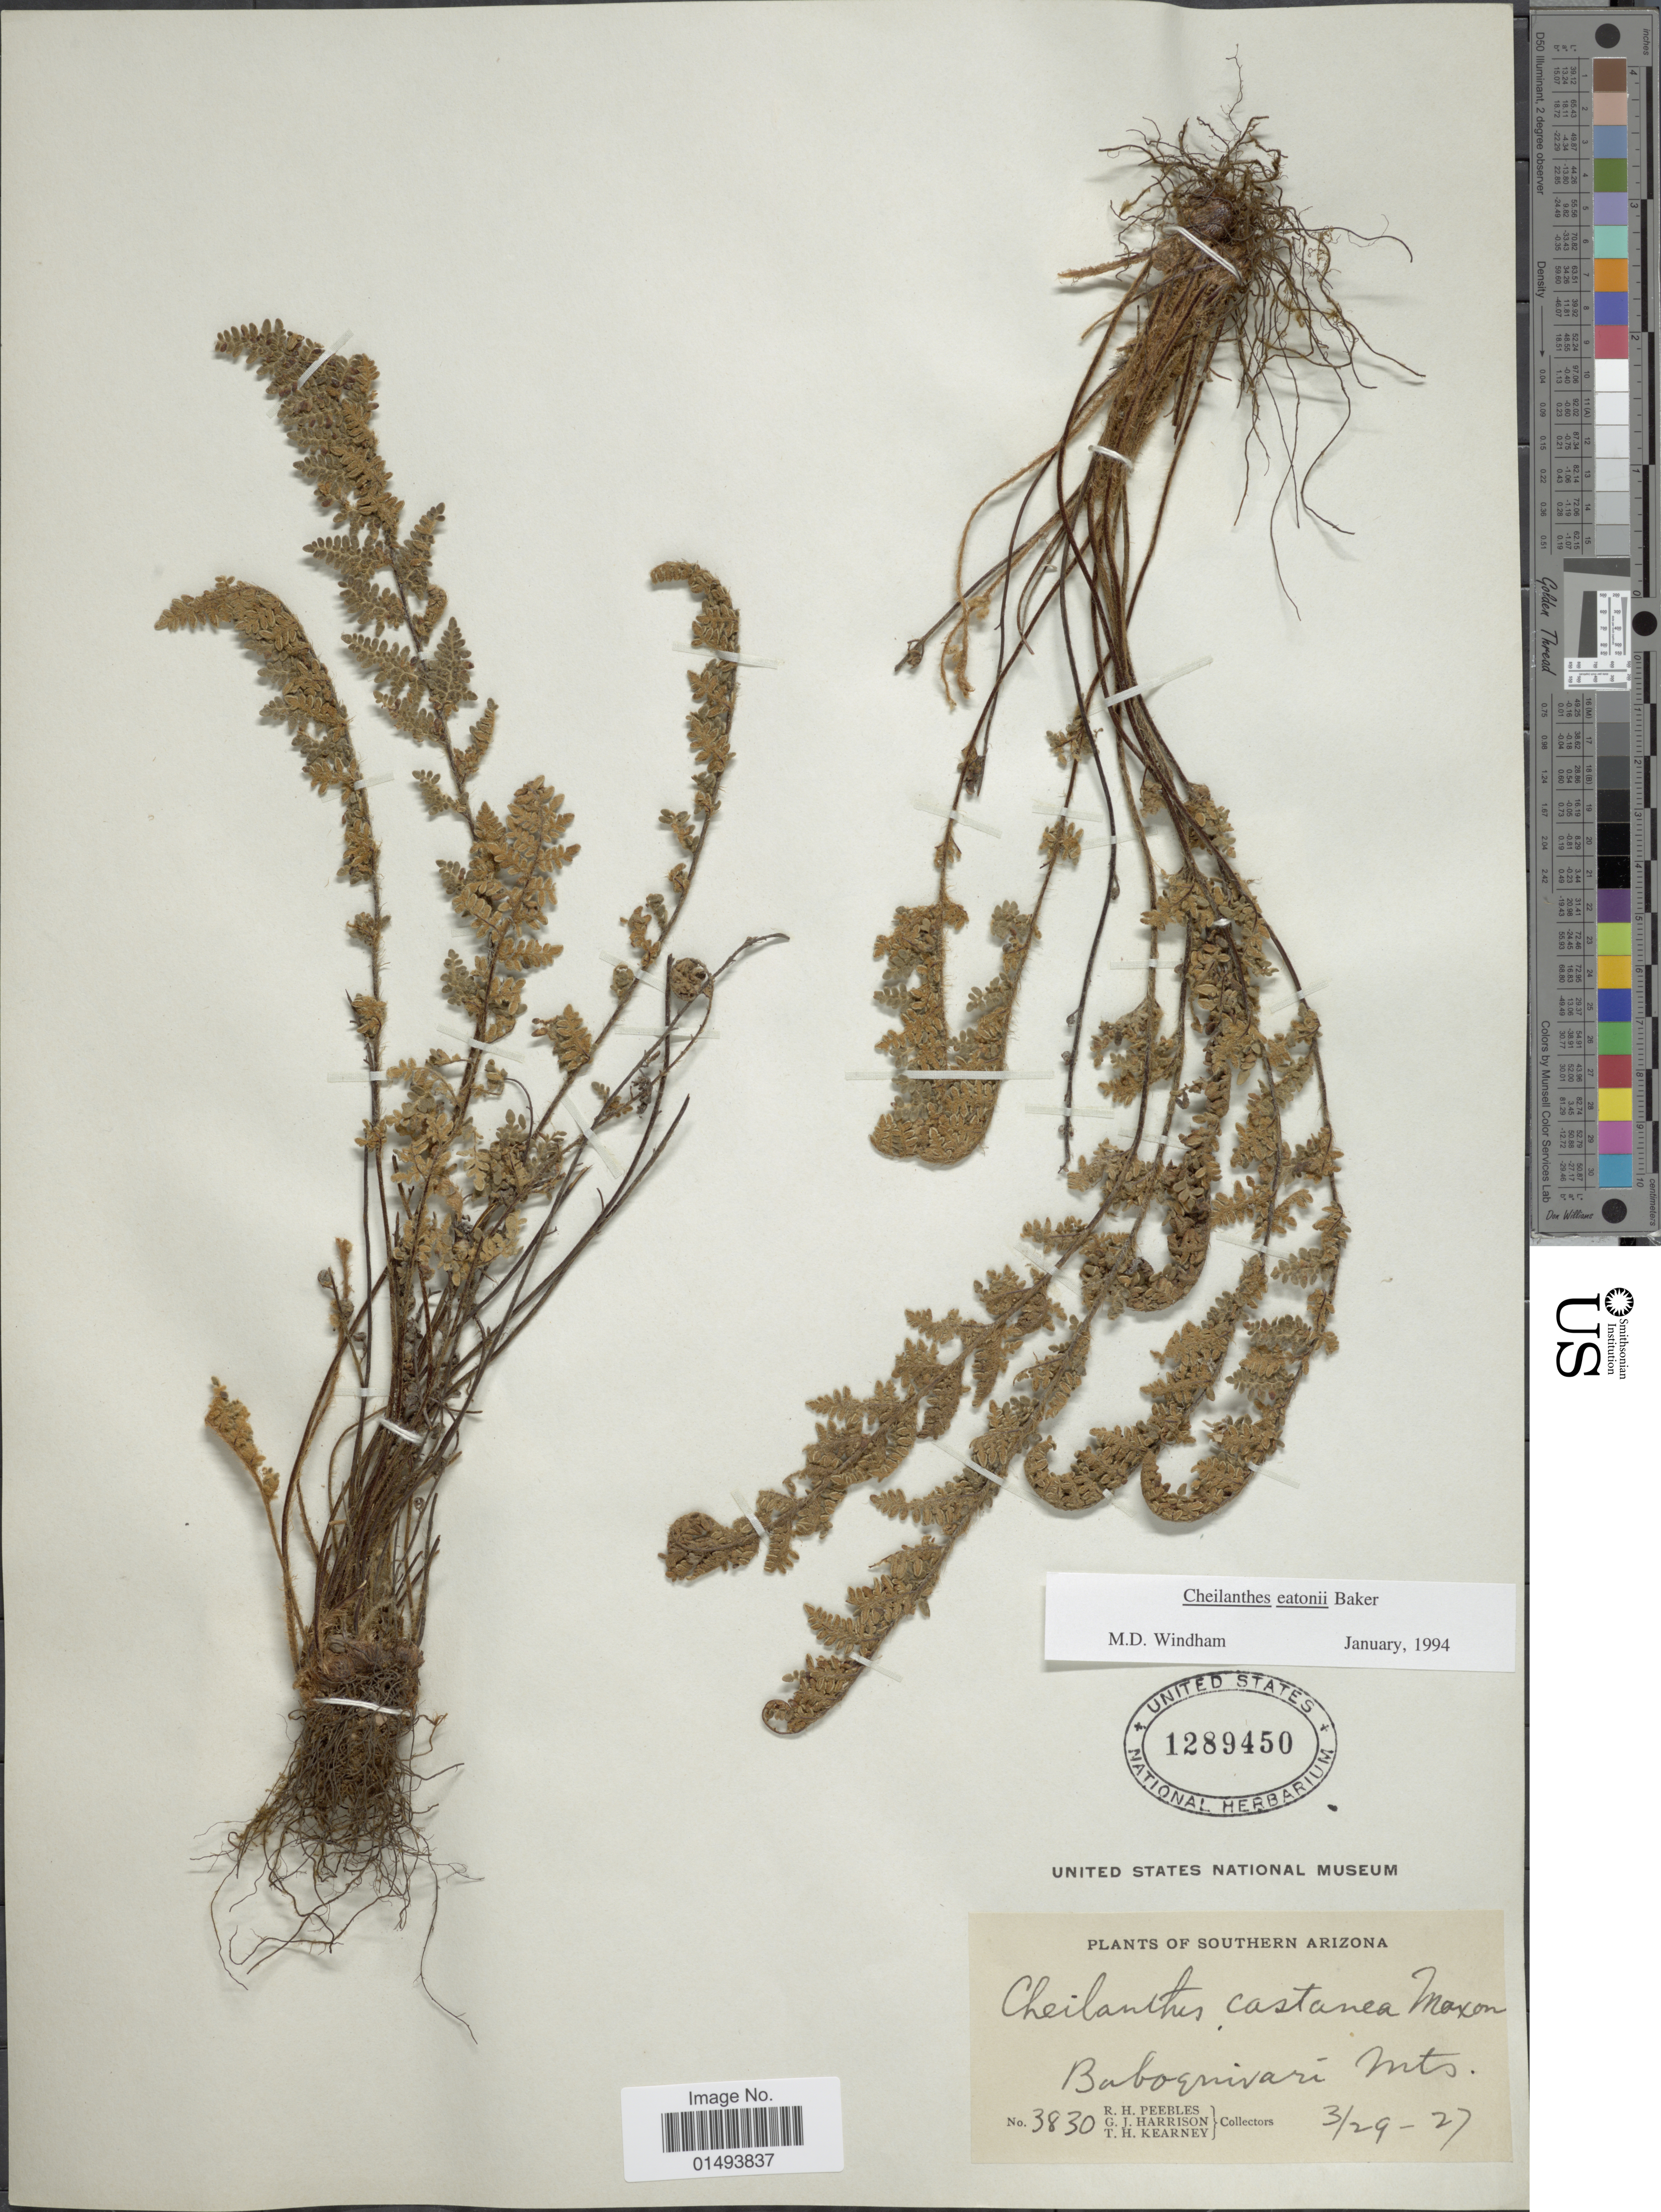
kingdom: Plantae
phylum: Tracheophyta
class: Polypodiopsida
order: Polypodiales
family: Pteridaceae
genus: Myriopteris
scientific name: Myriopteris rufa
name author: Fée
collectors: R. H. Peebles, G. J. Harrison & T. H. Kearney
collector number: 3830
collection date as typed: Transcribed d/m/y: 29/3/27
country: United States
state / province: Arizona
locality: Plants of Southern Arizona, Baboquivari Mts.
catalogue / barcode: US 1289450